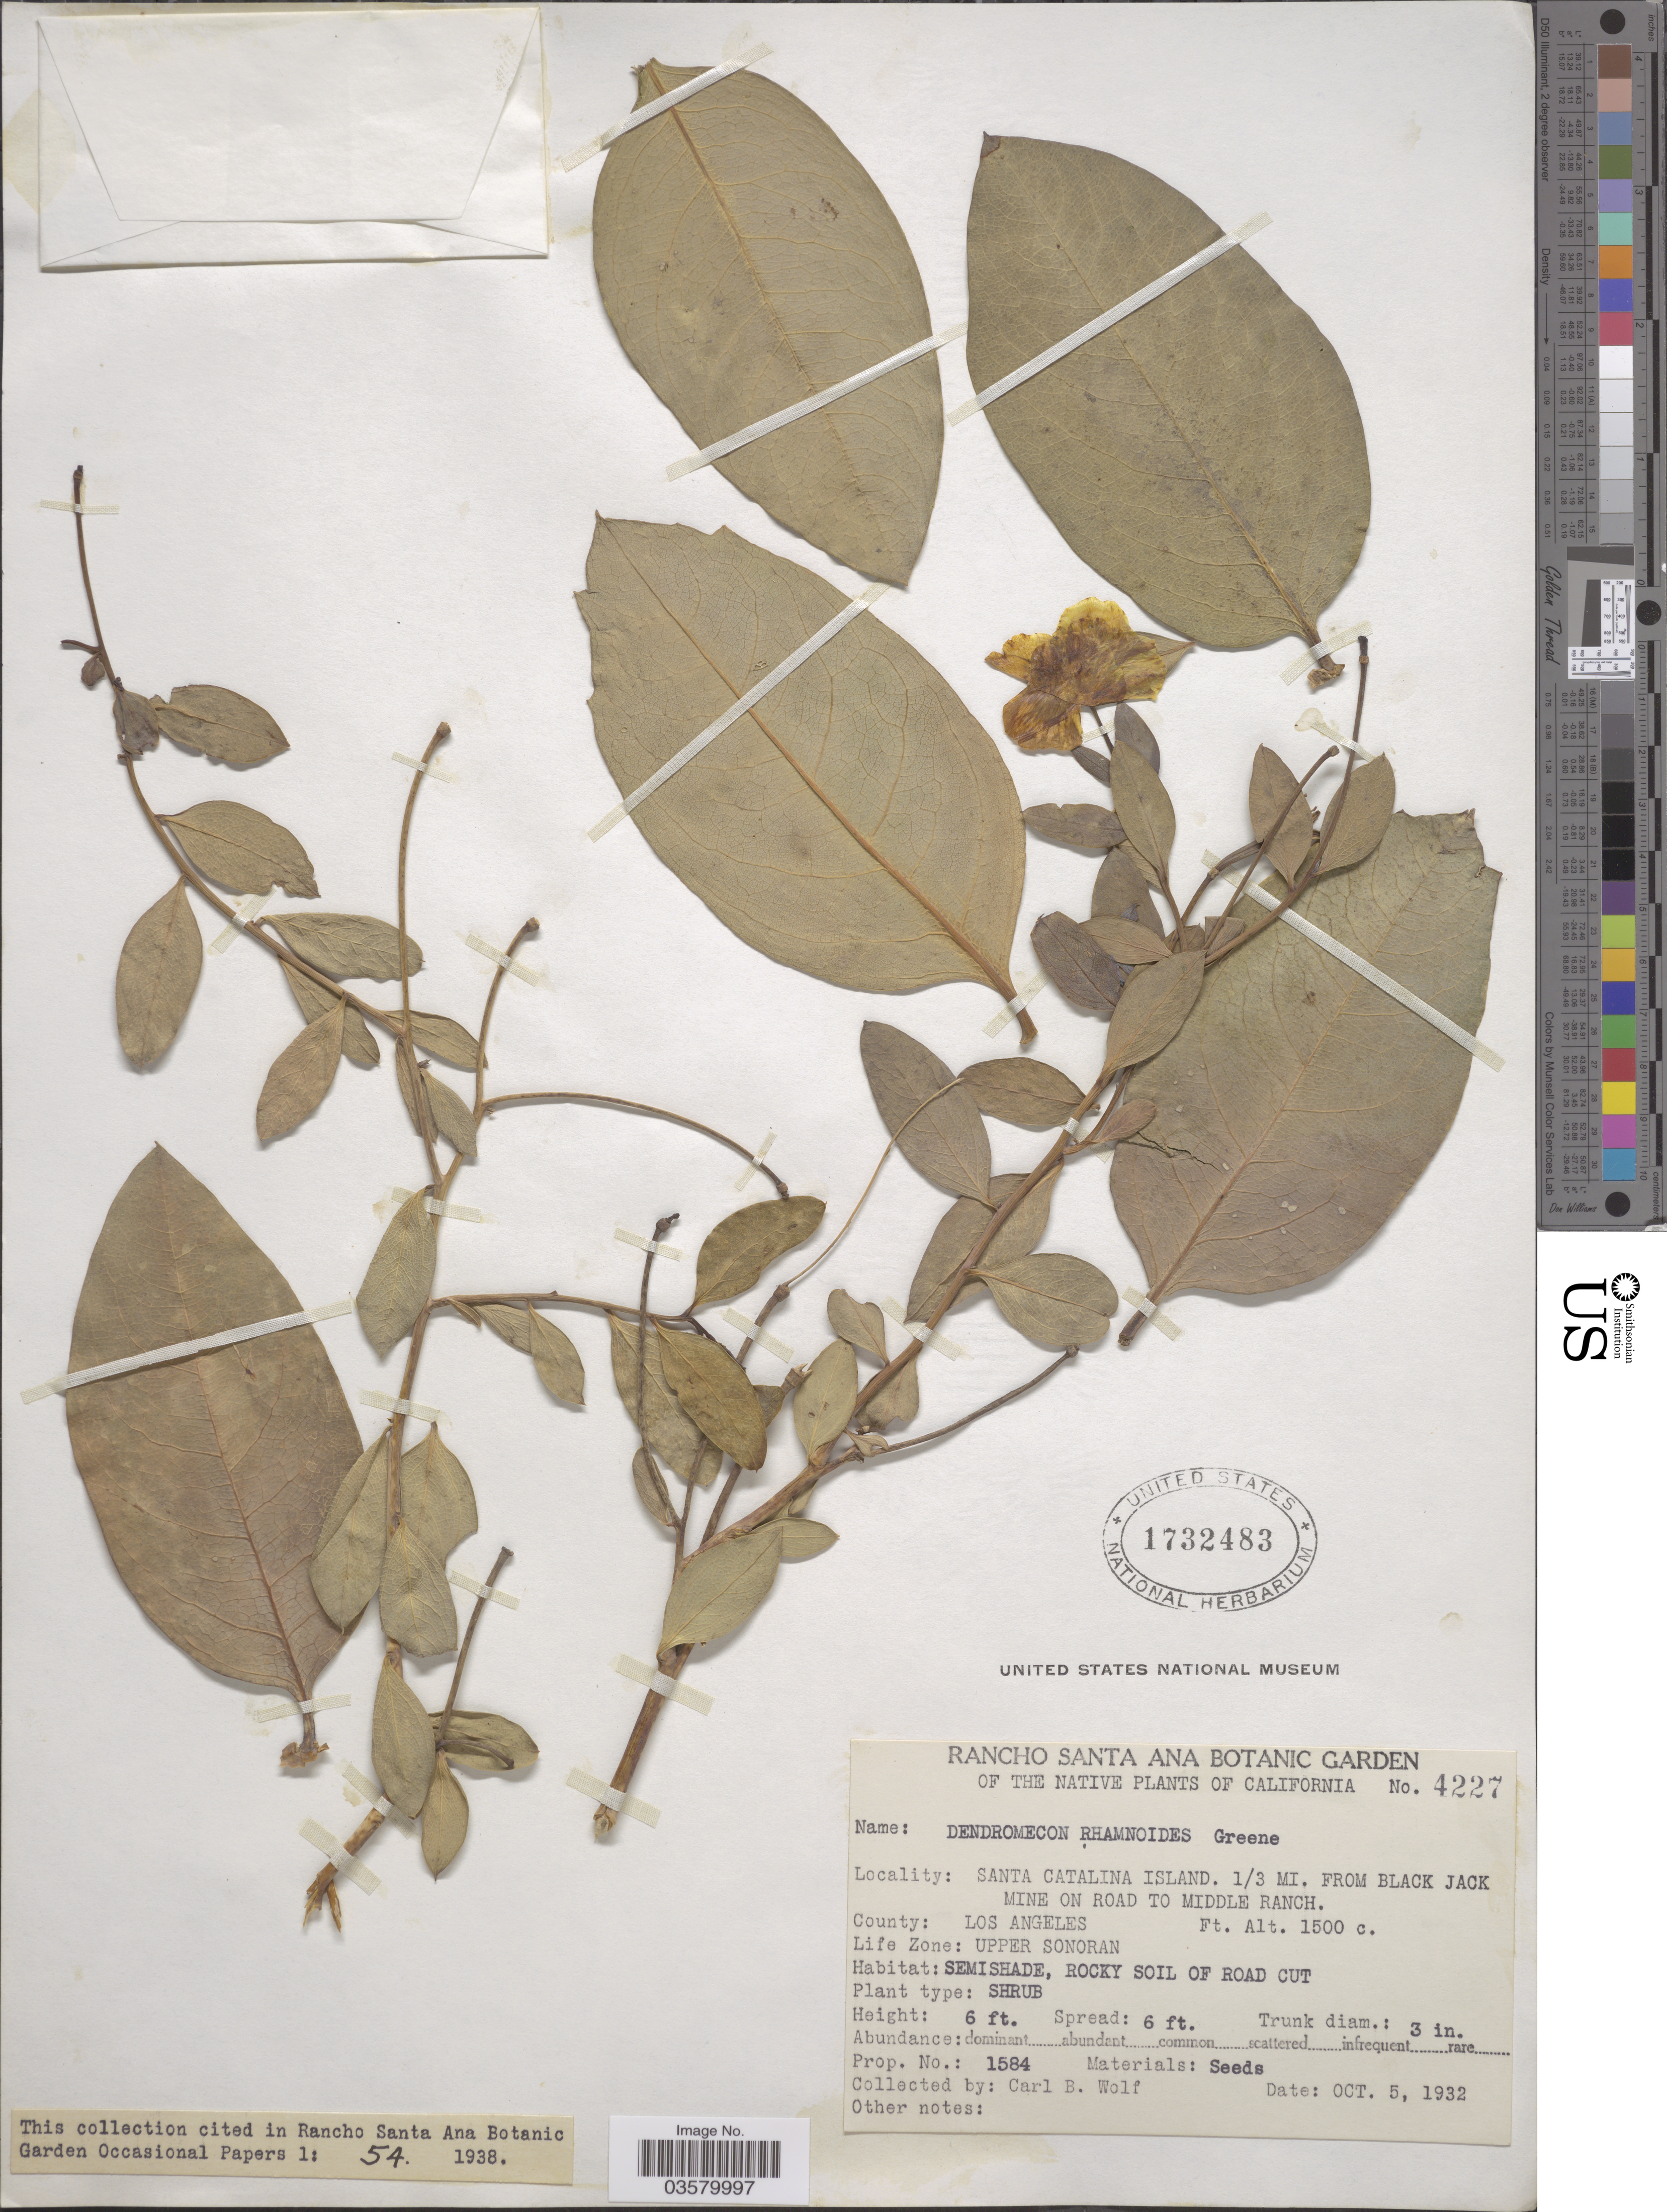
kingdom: Plantae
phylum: Tracheophyta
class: Magnoliopsida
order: Ranunculales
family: Papaveraceae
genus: Dendromecon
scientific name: Dendromecon rigida subsp. rhamnoides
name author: (Greene) Thorne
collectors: C. B. Wolf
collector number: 4227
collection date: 1932-10-05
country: United States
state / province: California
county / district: Los Angeles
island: Santa Catalina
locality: Santa Catalina Island. 1/3 mi. from Black Jack Mine on road to Middle Ranch. County: Los Angeles. Life Zone: Upper Sonoran.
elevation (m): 457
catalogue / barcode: US 1732483